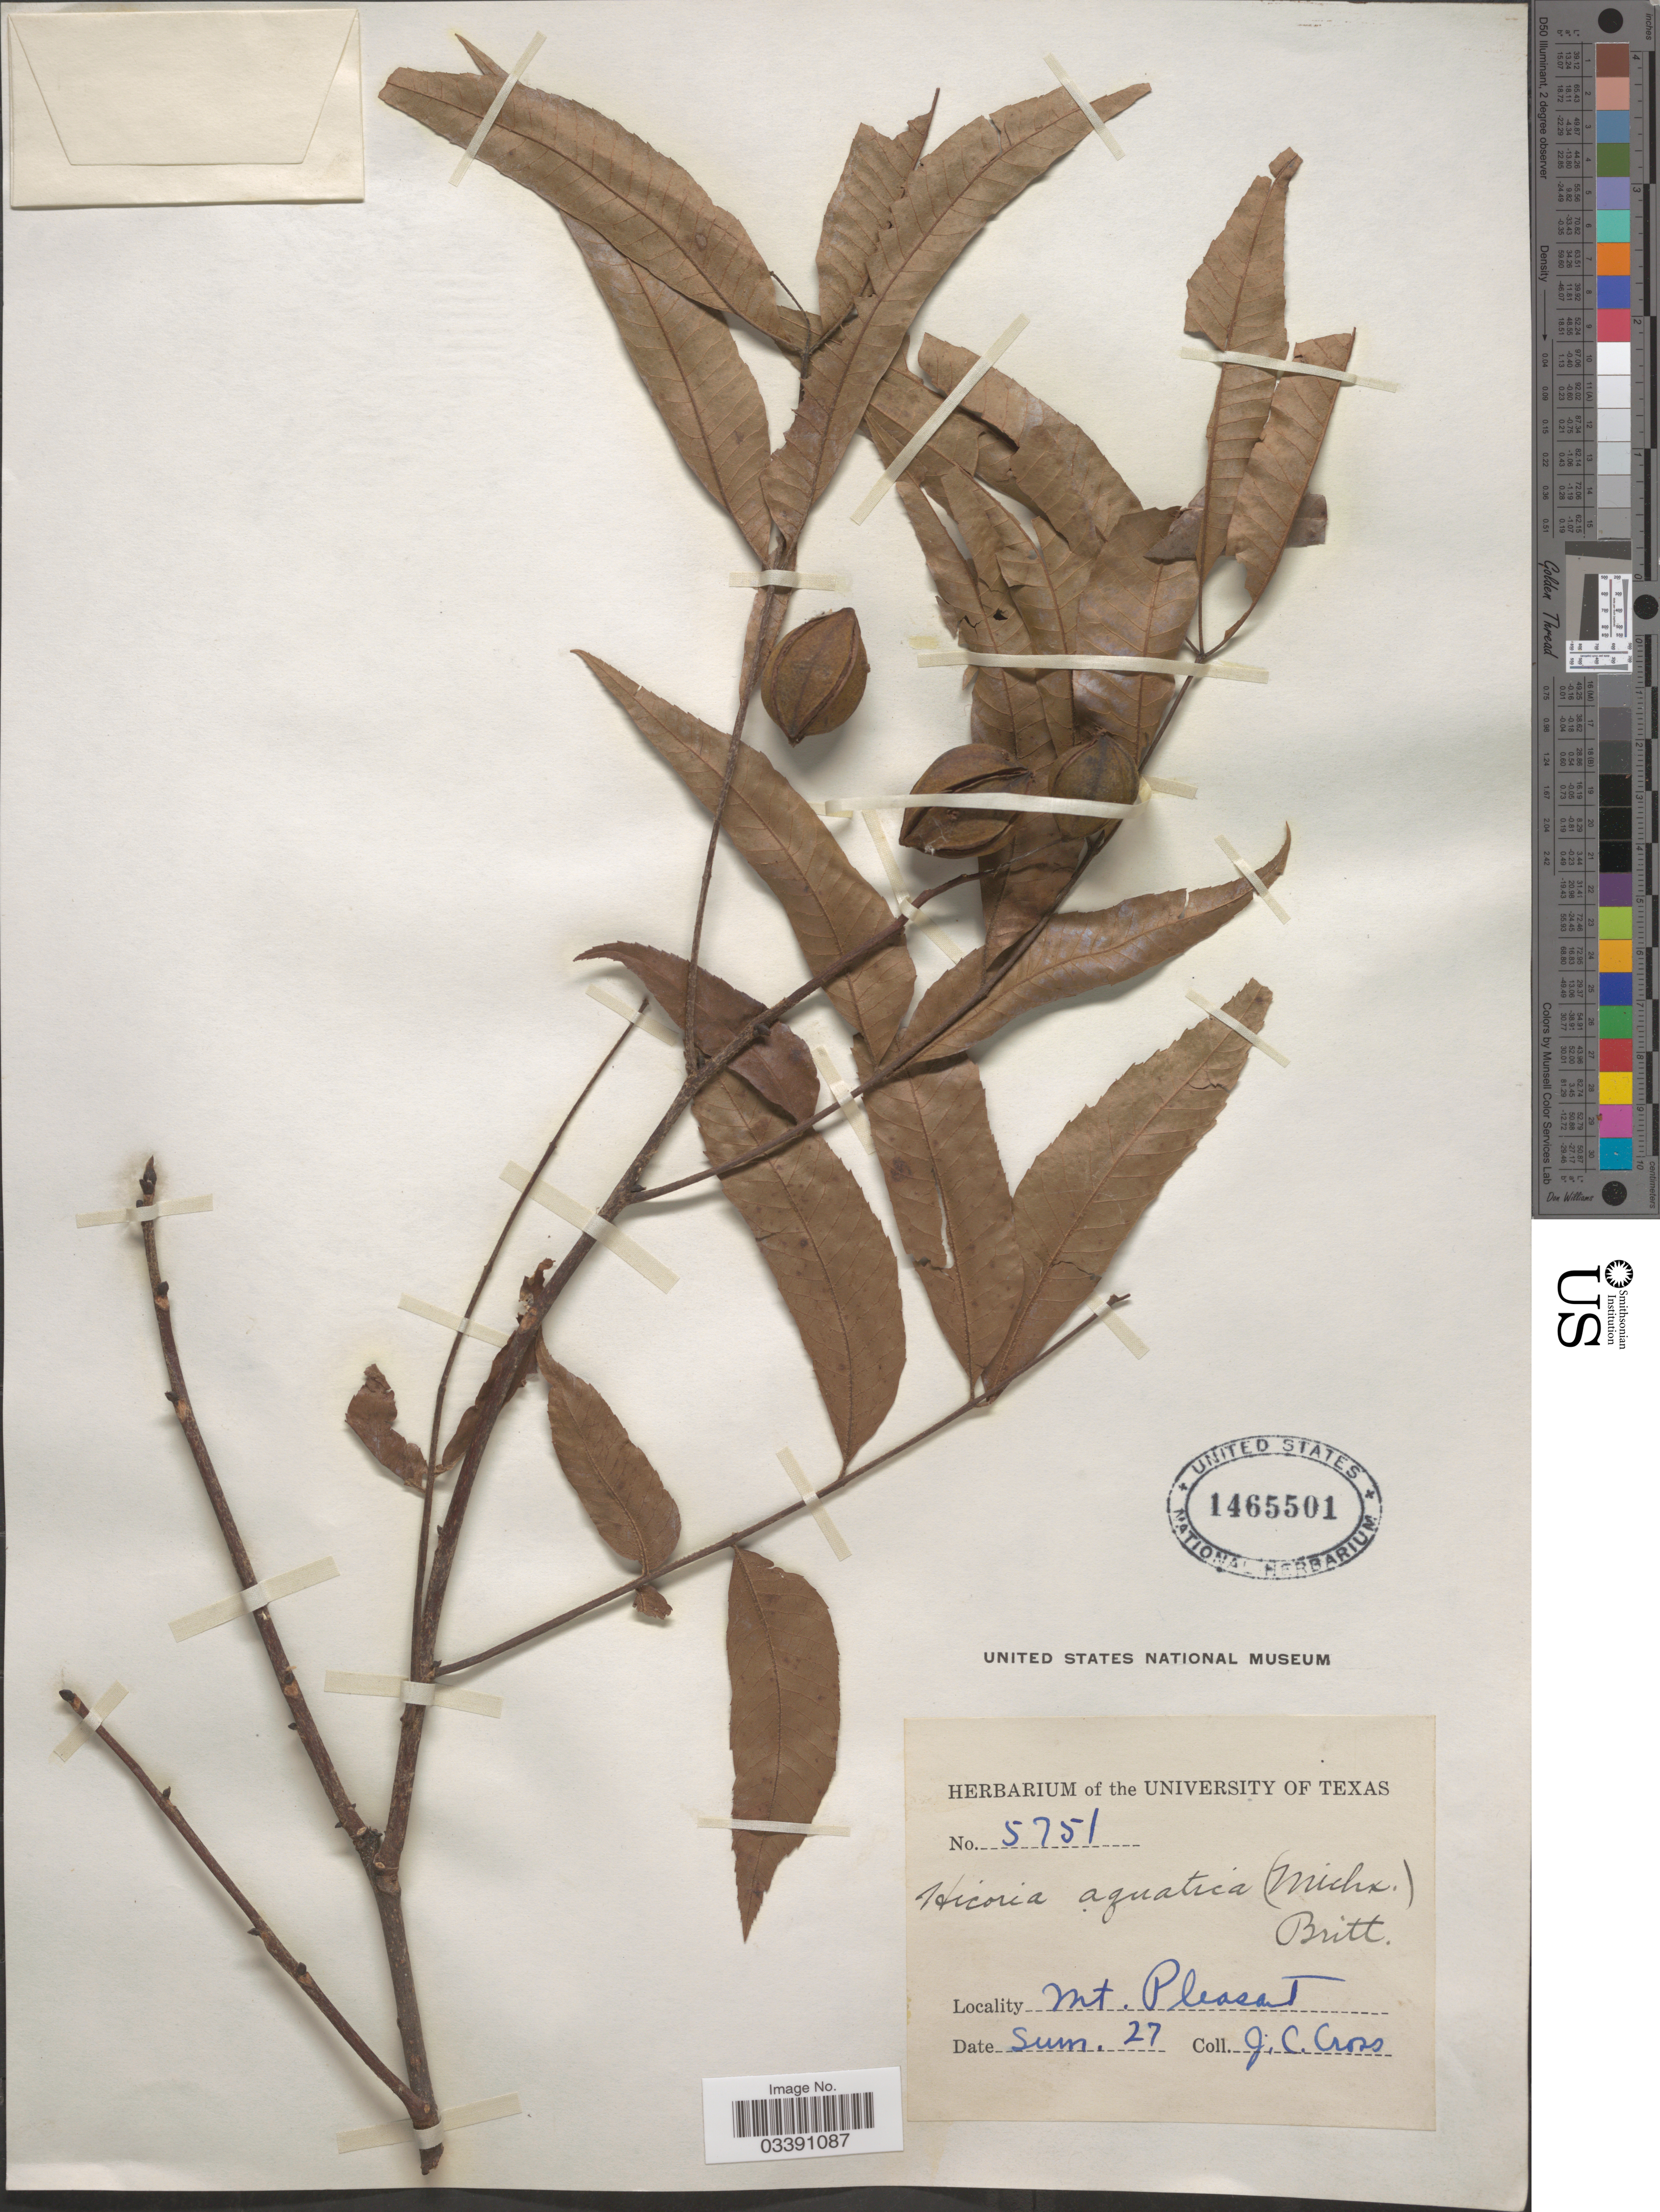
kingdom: Plantae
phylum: Tracheophyta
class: Magnoliopsida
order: Fagales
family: Juglandaceae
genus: Carya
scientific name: Carya aquatica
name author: (F. Michx.) Nutt.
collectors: J. Cross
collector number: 5751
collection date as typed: Sum. 27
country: United States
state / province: Texas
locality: Mt. Pleasant.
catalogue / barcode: US 1465501